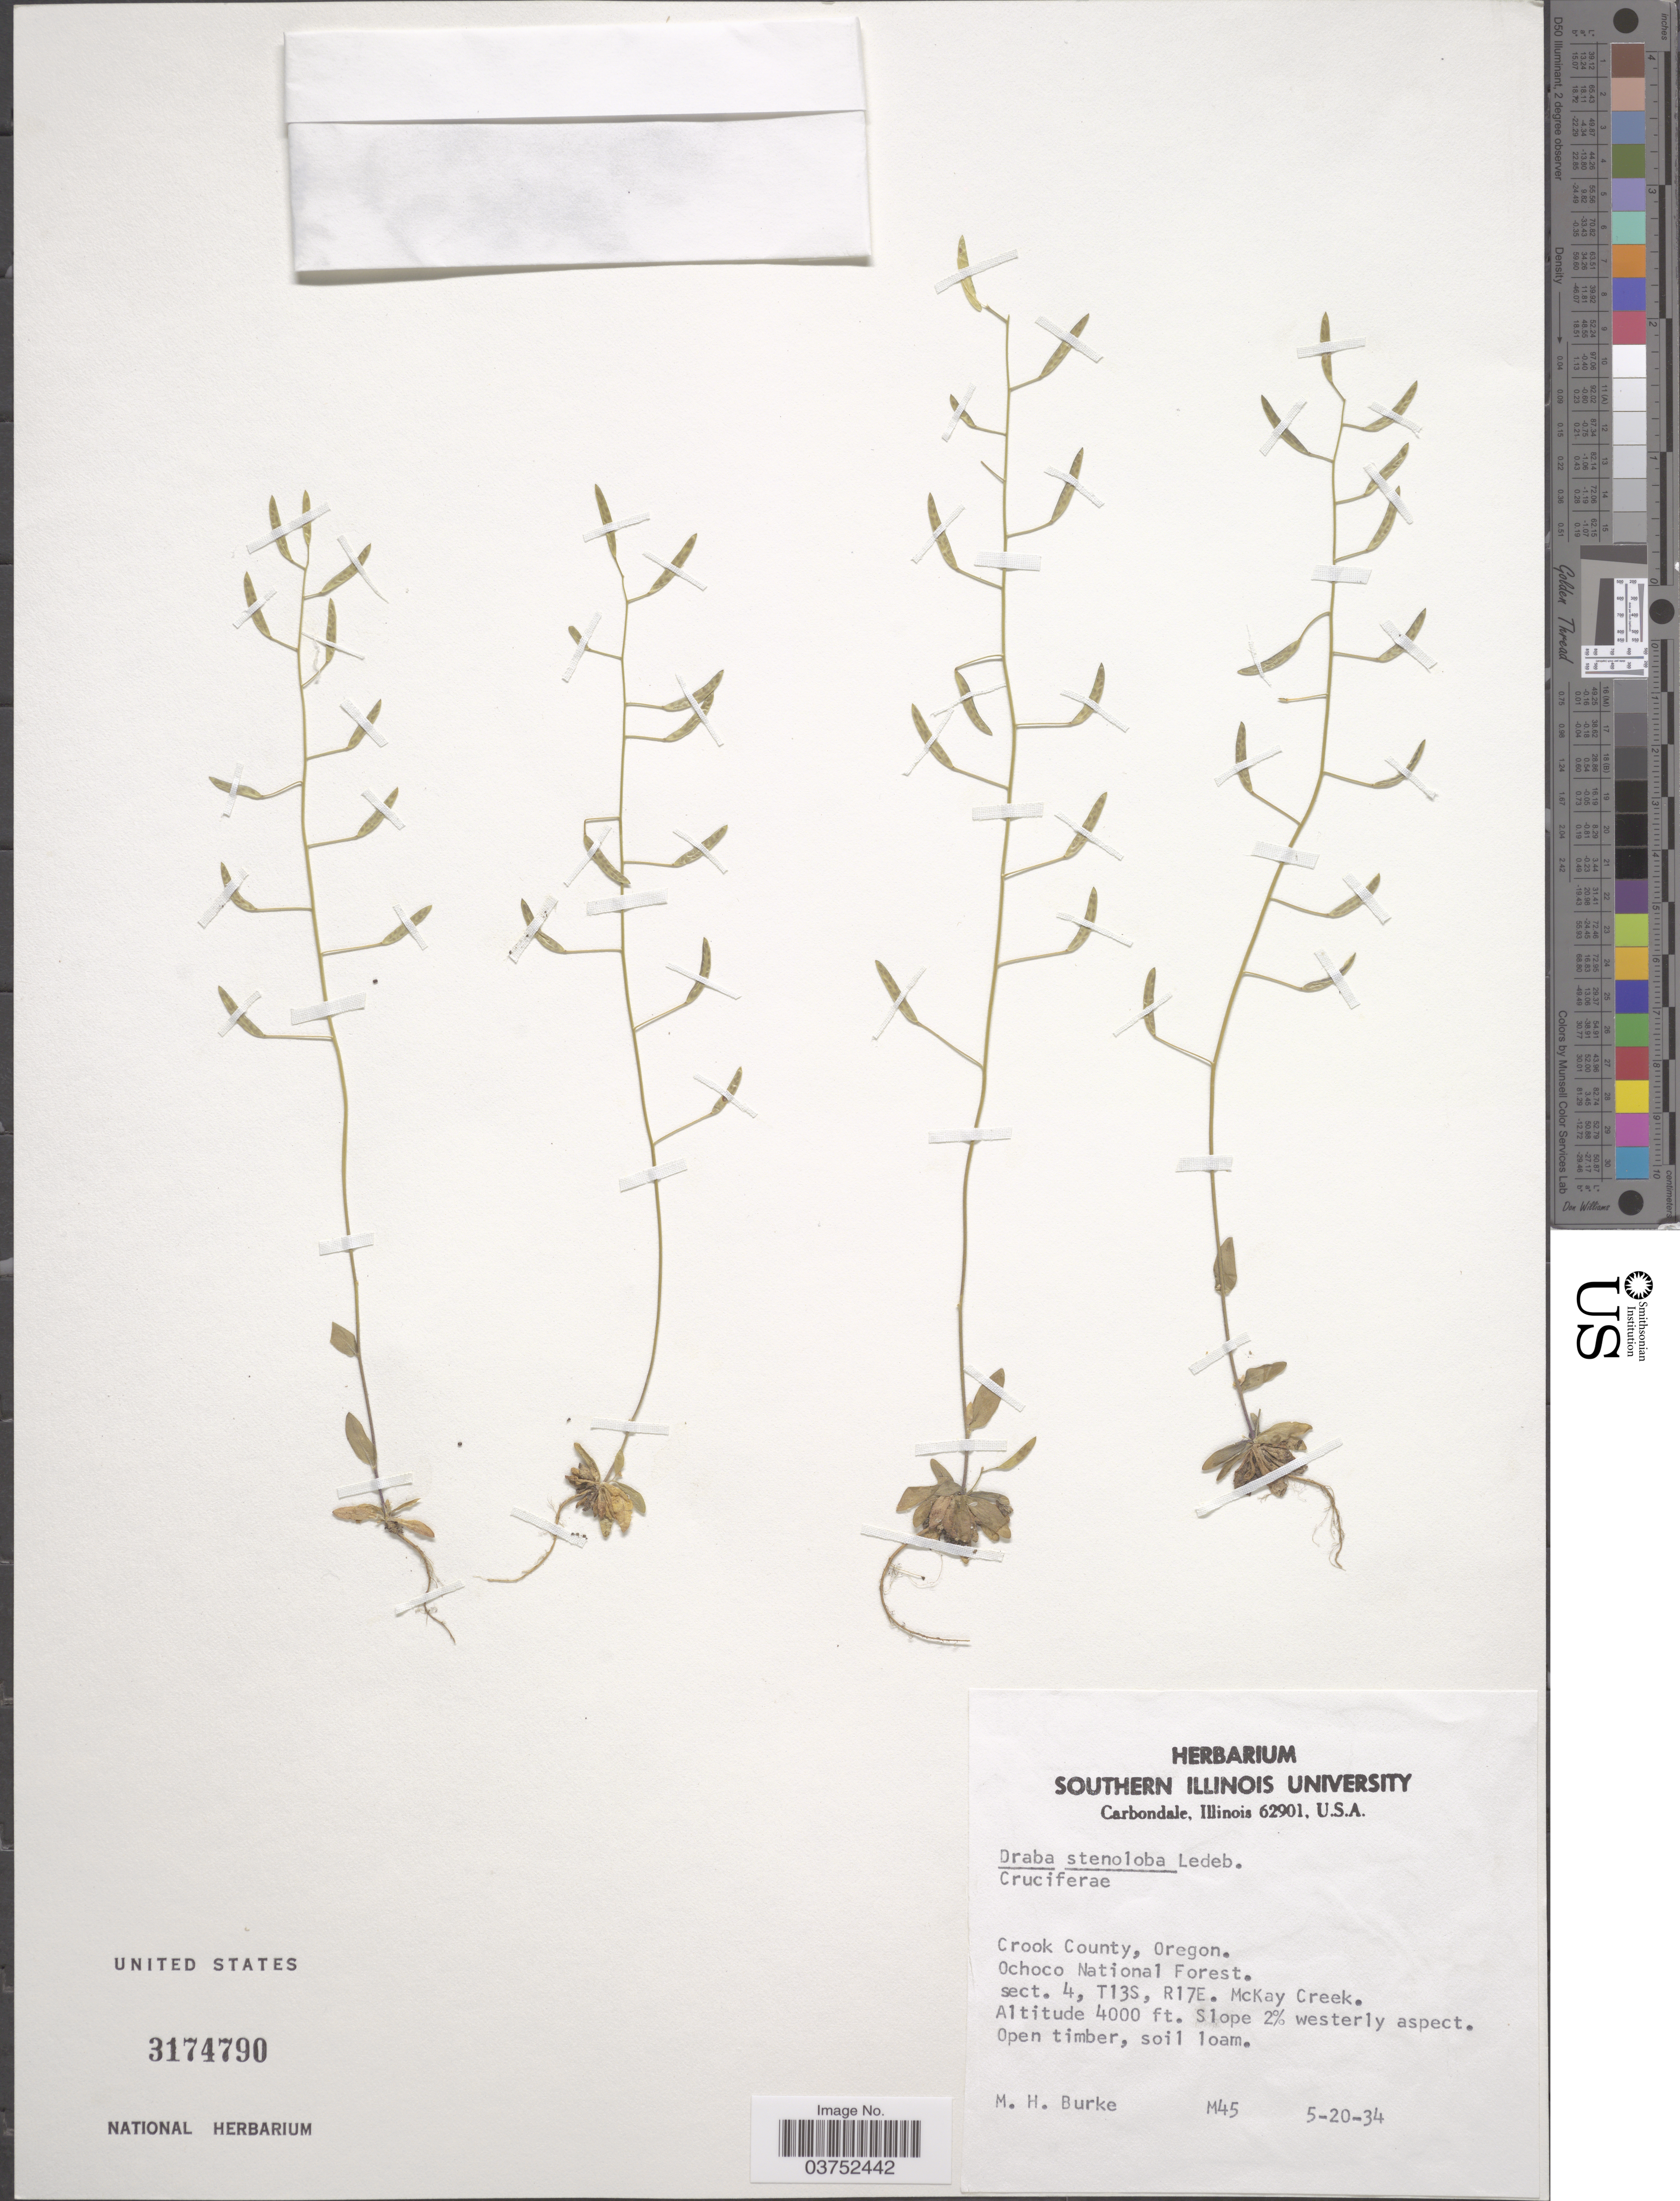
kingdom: Plantae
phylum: Tracheophyta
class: Magnoliopsida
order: Brassicales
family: Brassicaceae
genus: Draba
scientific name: Draba stenoloba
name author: Ledeb.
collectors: M. Burke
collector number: M45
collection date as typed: Transcribed d/m/y: 20/5/34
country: United States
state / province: Oregon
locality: Crook County. Ochoco National Forest. Sect. 4, T13S, R17E. McKay Creek.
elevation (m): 1219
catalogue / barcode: US 3174790